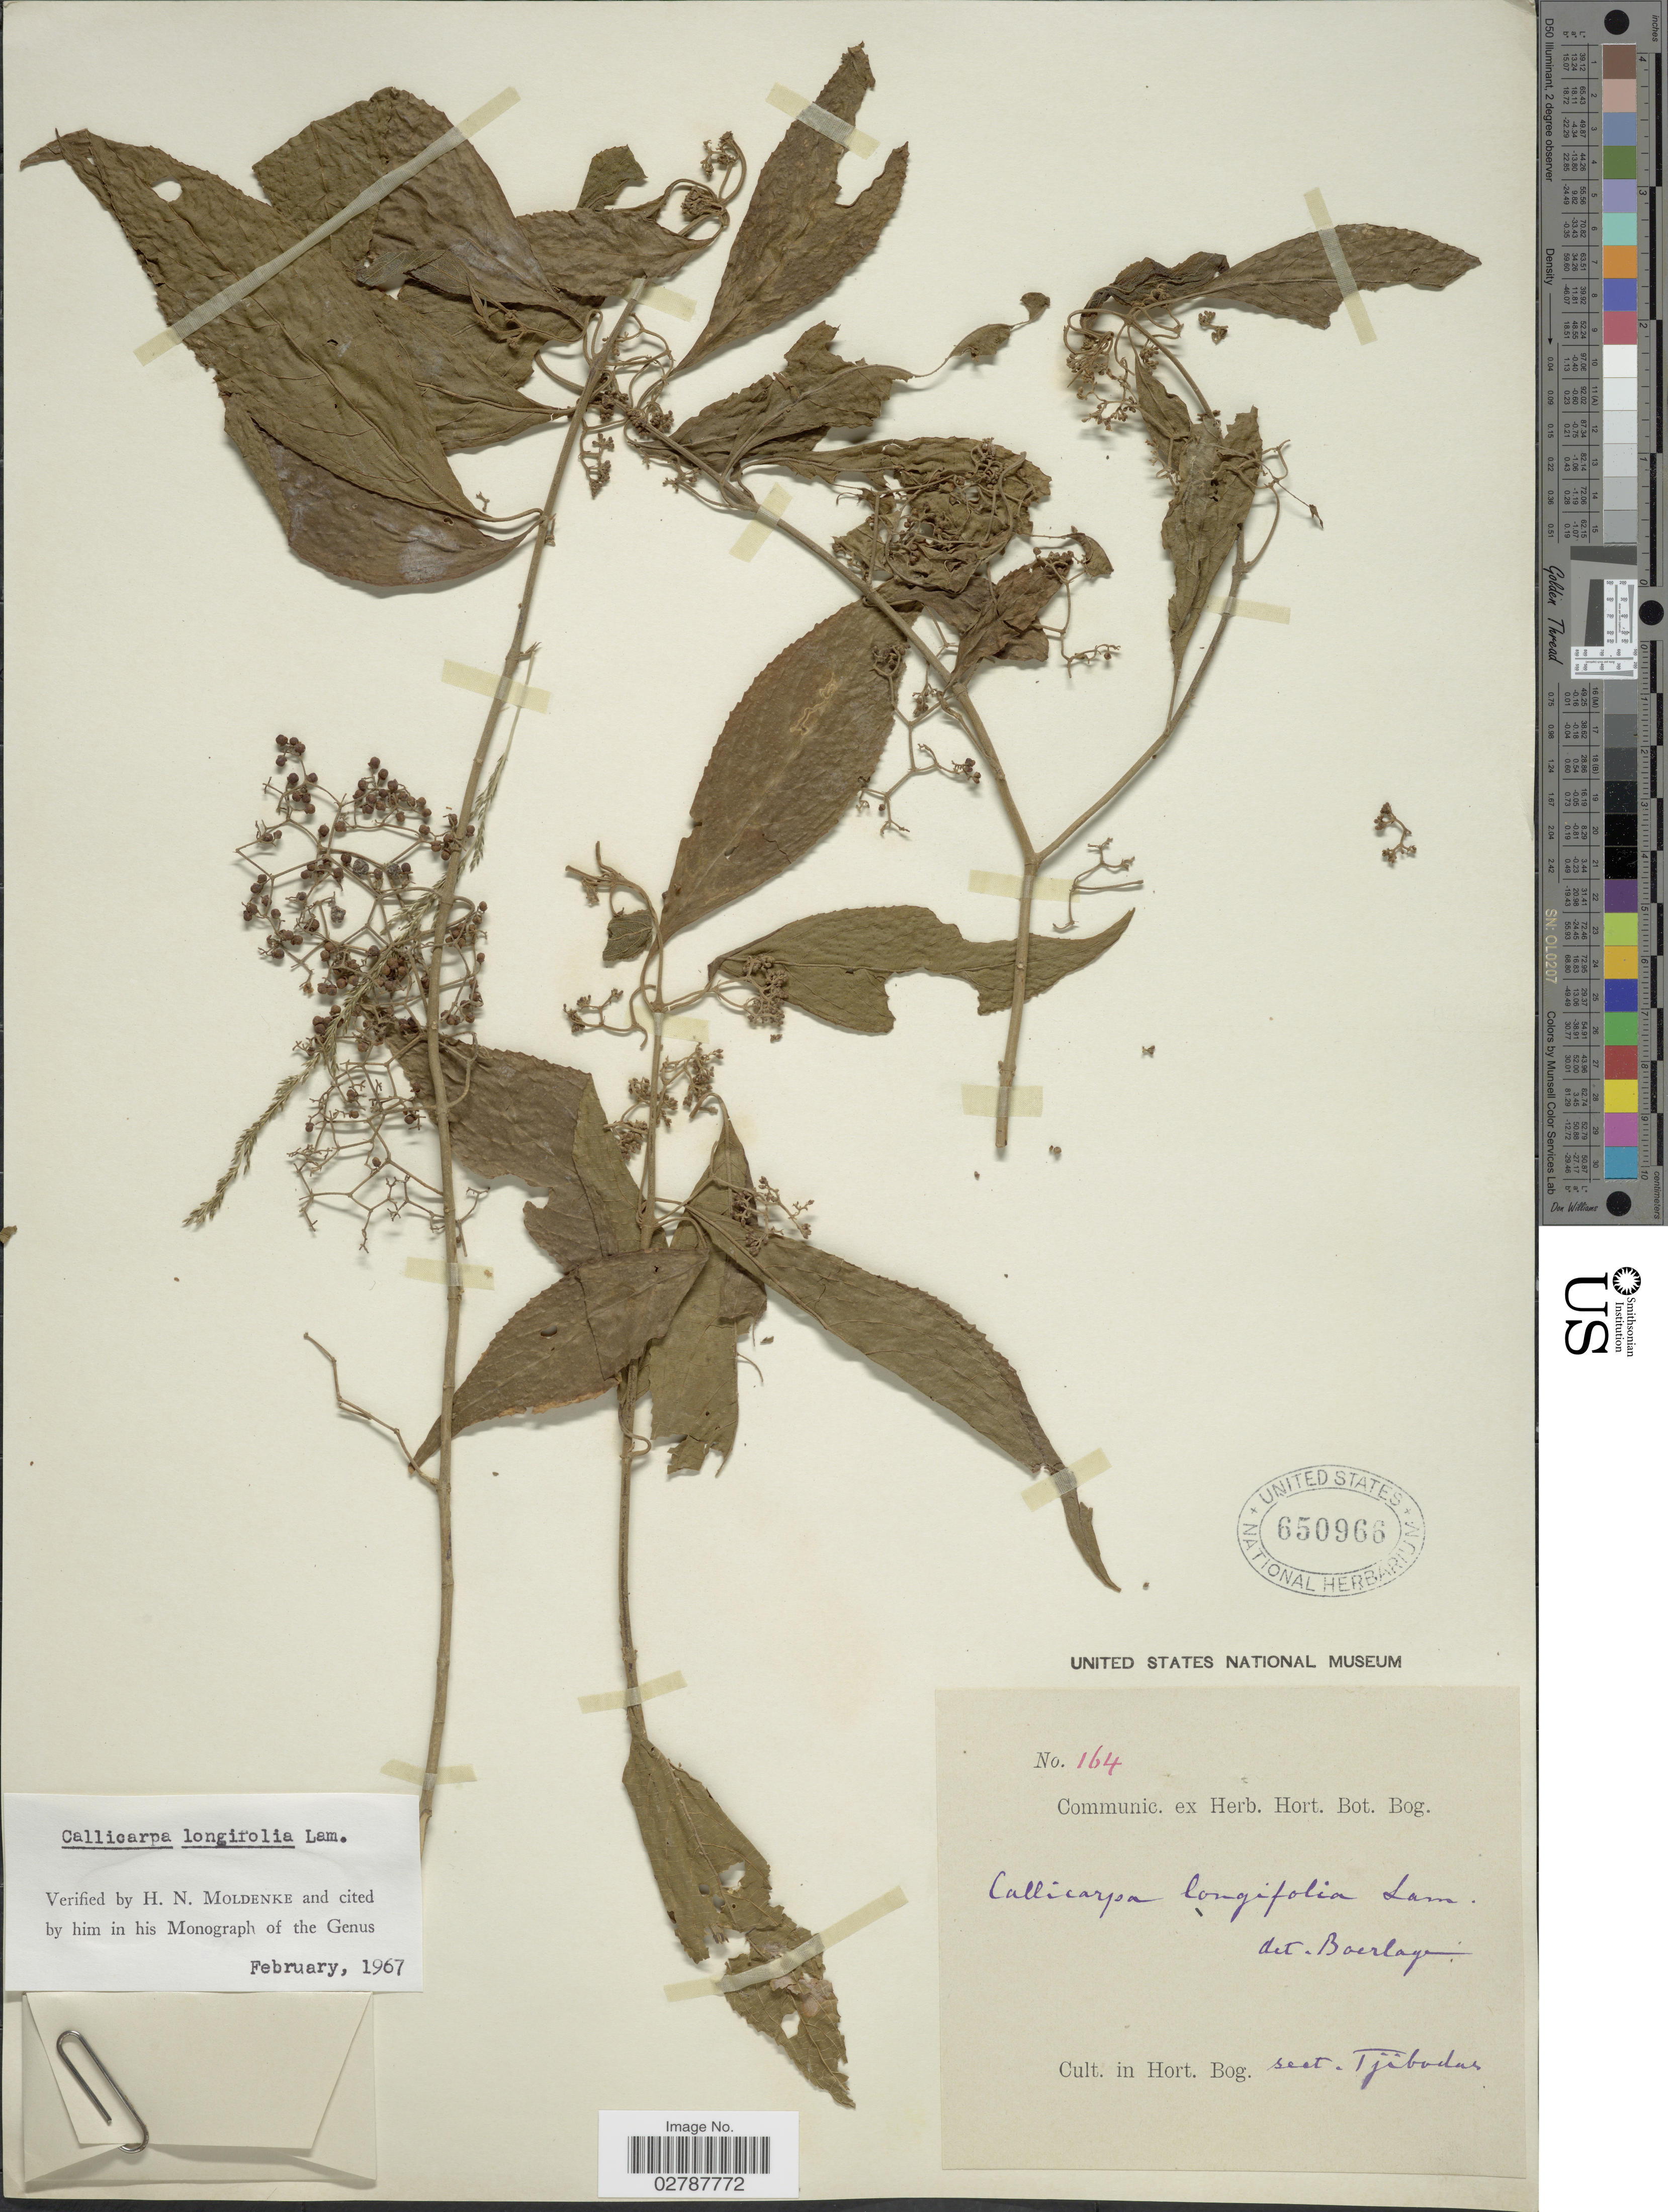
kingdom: Plantae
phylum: Tracheophyta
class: Magnoliopsida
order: Lamiales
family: Lamiaceae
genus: Callicarpa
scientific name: Callicarpa longifolia f. longifolia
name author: Lam.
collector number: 164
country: Indonesia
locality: Cult. in Hort. Bog. Sect. Tjibodas.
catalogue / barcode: US 650966